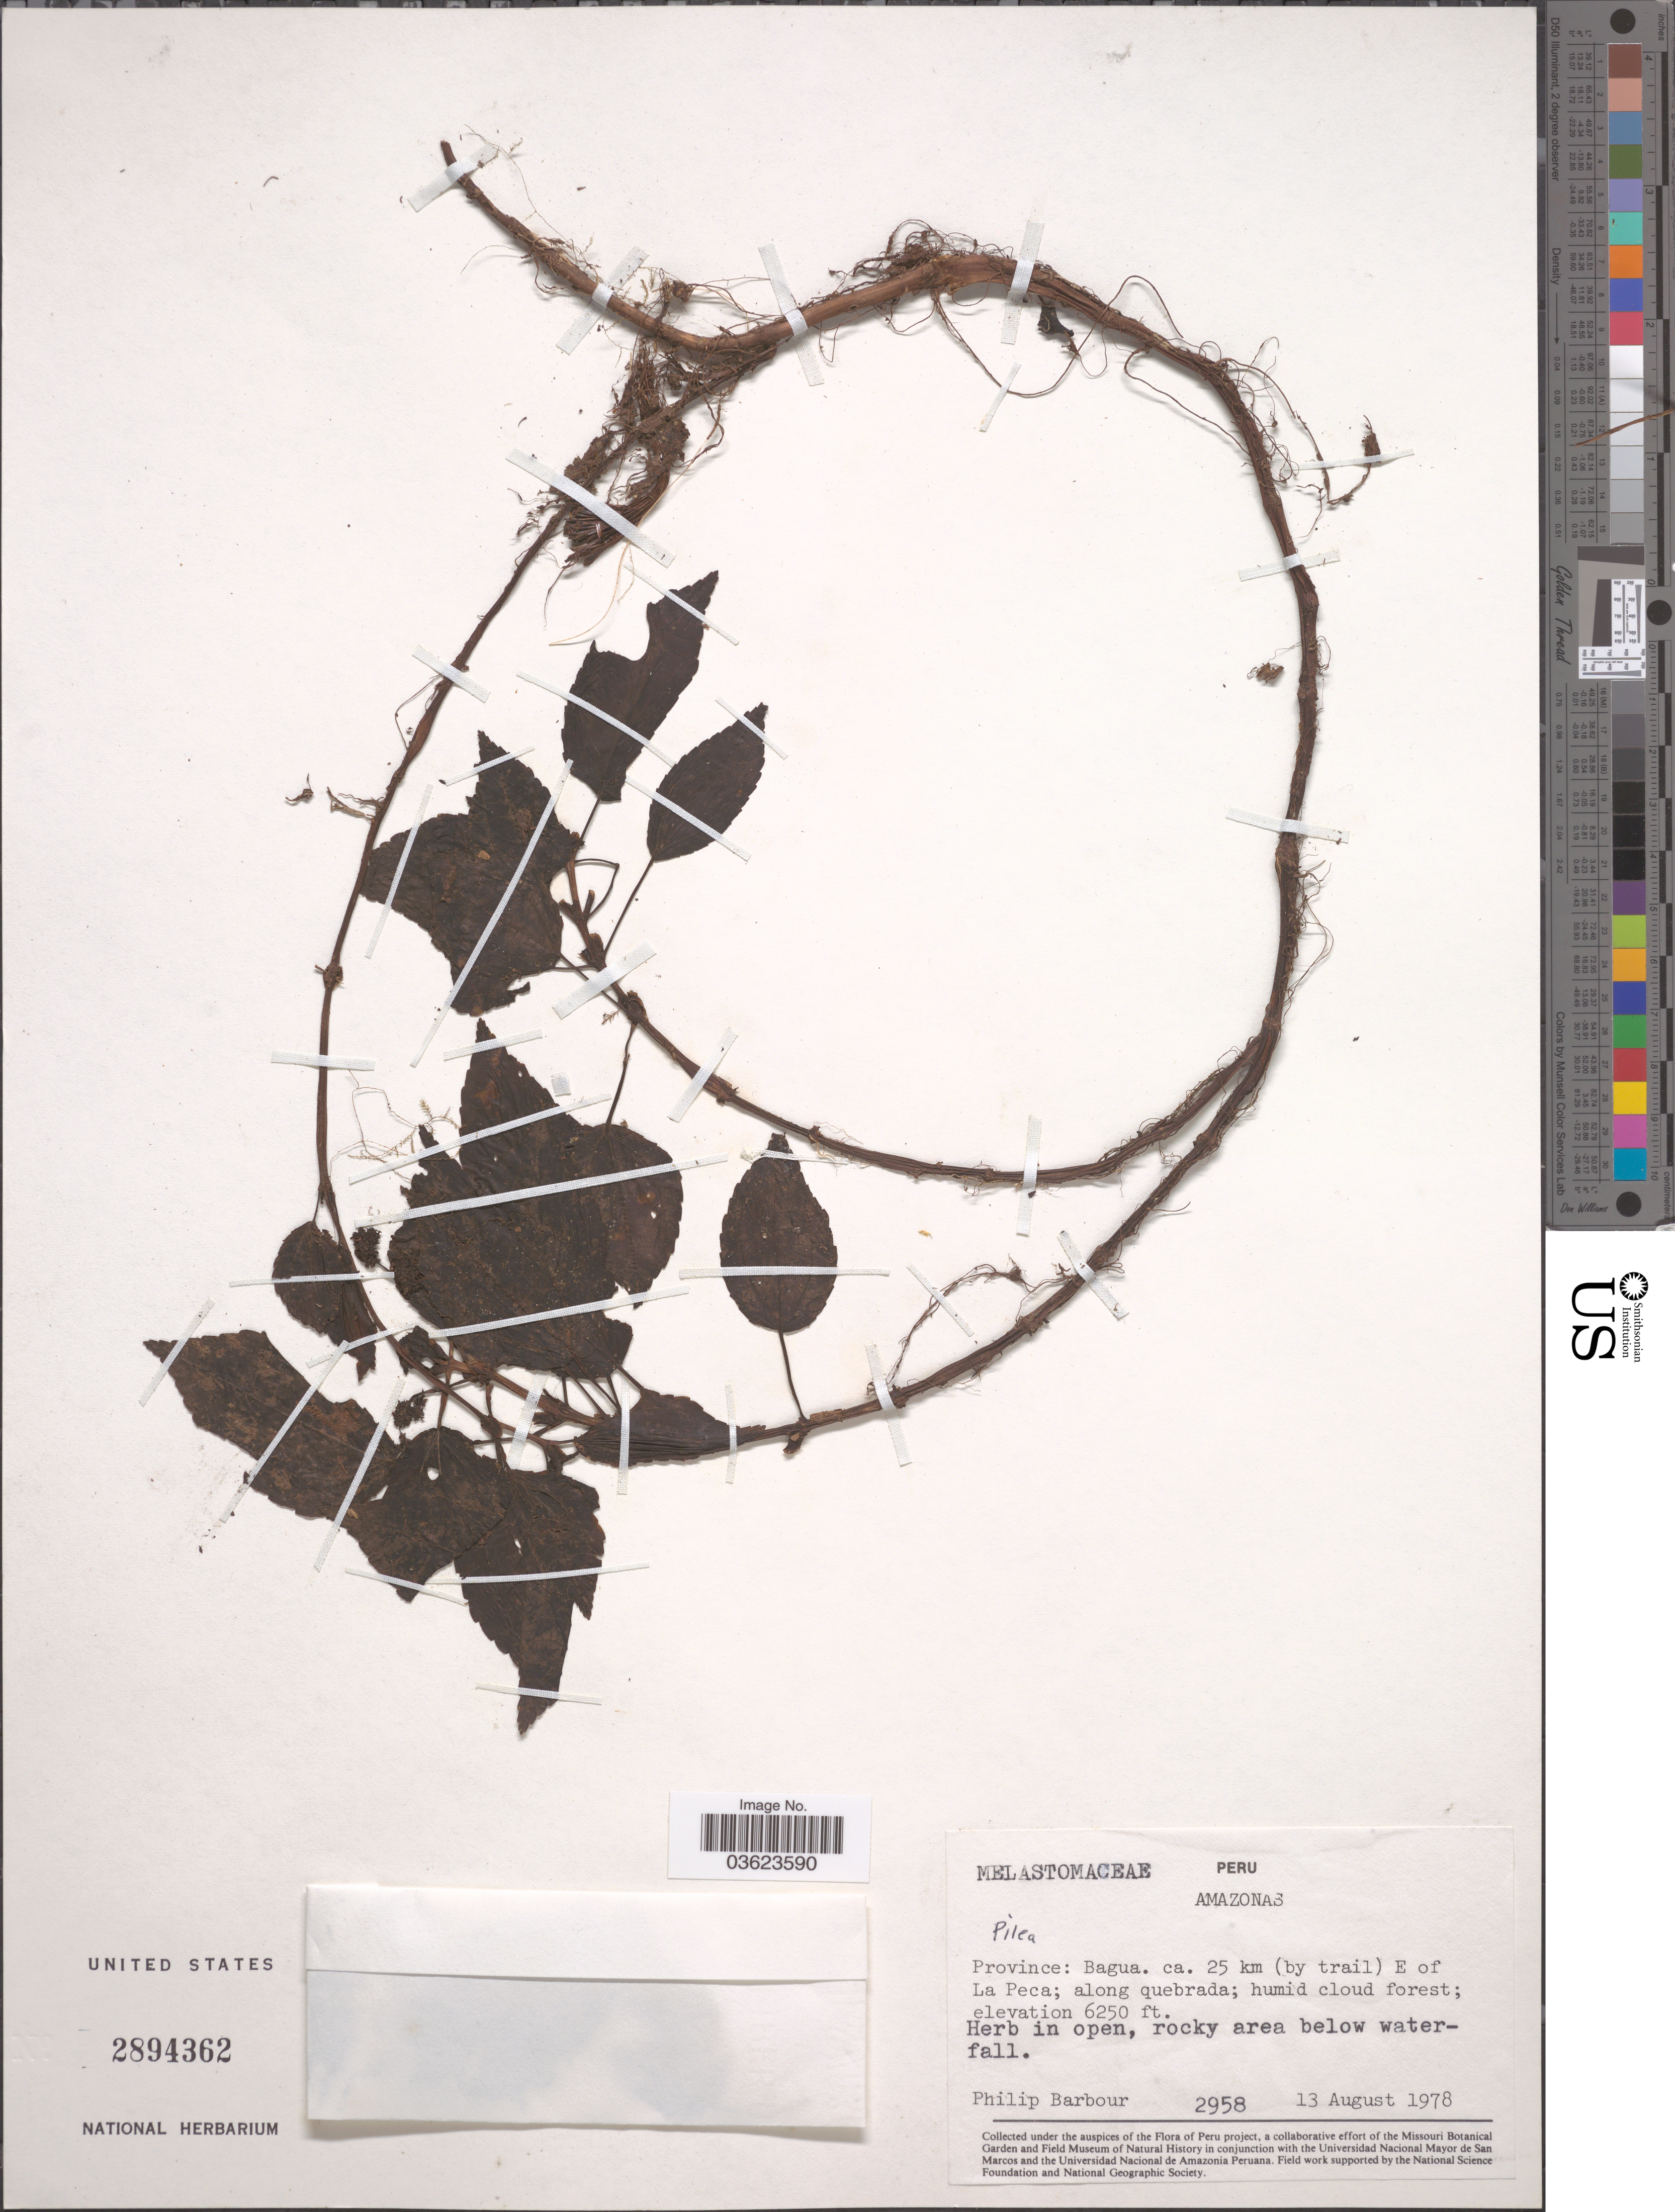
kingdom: Plantae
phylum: Tracheophyta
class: Magnoliopsida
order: Rosales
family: Urticaceae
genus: Pilea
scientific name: Pilea sp.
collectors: P. Barbour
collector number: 2958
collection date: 1978-08-13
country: Peru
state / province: Amazonas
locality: Province: Bagua. ca. 25 km (by trail) E of La Peca; along quebrada.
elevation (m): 1905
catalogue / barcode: US 2894362